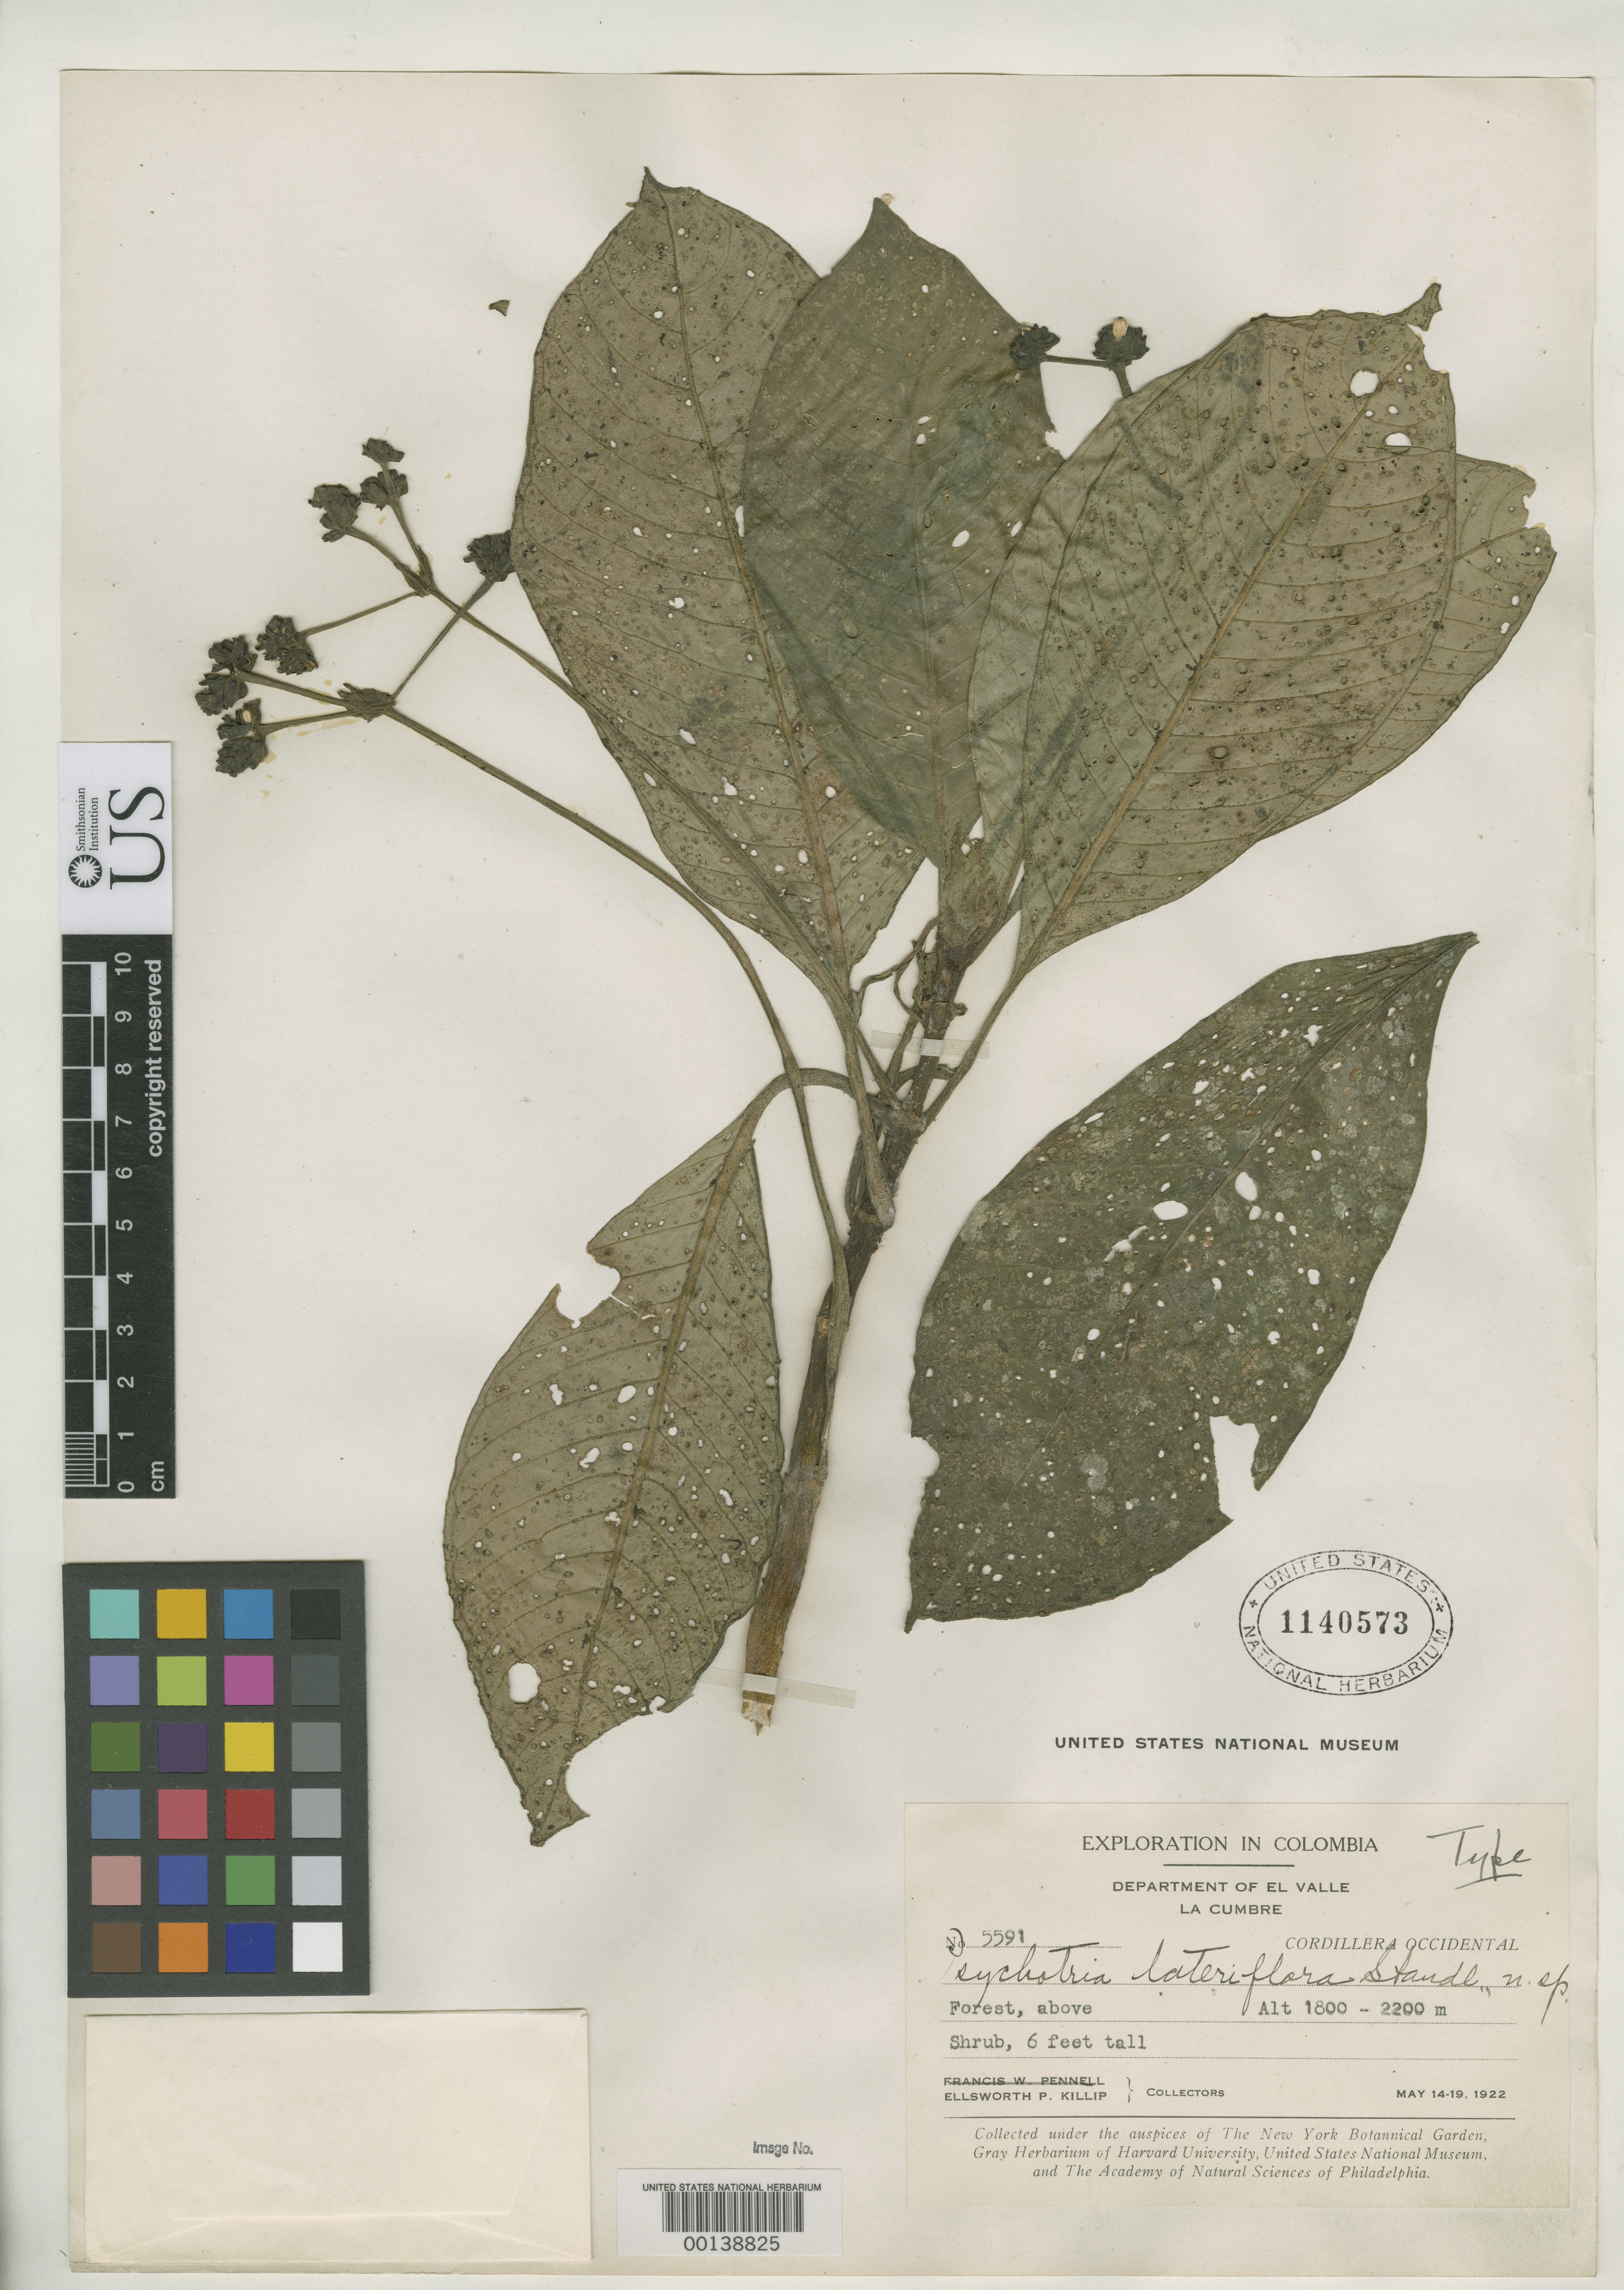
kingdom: Plantae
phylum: Tracheophyta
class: Magnoliopsida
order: Gentianales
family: Rubiaceae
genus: Psychotria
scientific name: Psychotria lateriflora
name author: Standl.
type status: Holotype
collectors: E. P. Killip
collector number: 5591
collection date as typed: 14 May 1922 to 19 May 1922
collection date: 1922-05-14/1922-05-19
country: Colombia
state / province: Valle del Cauca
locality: La Cumbe, Cordillera Occidental.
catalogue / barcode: US 1140573